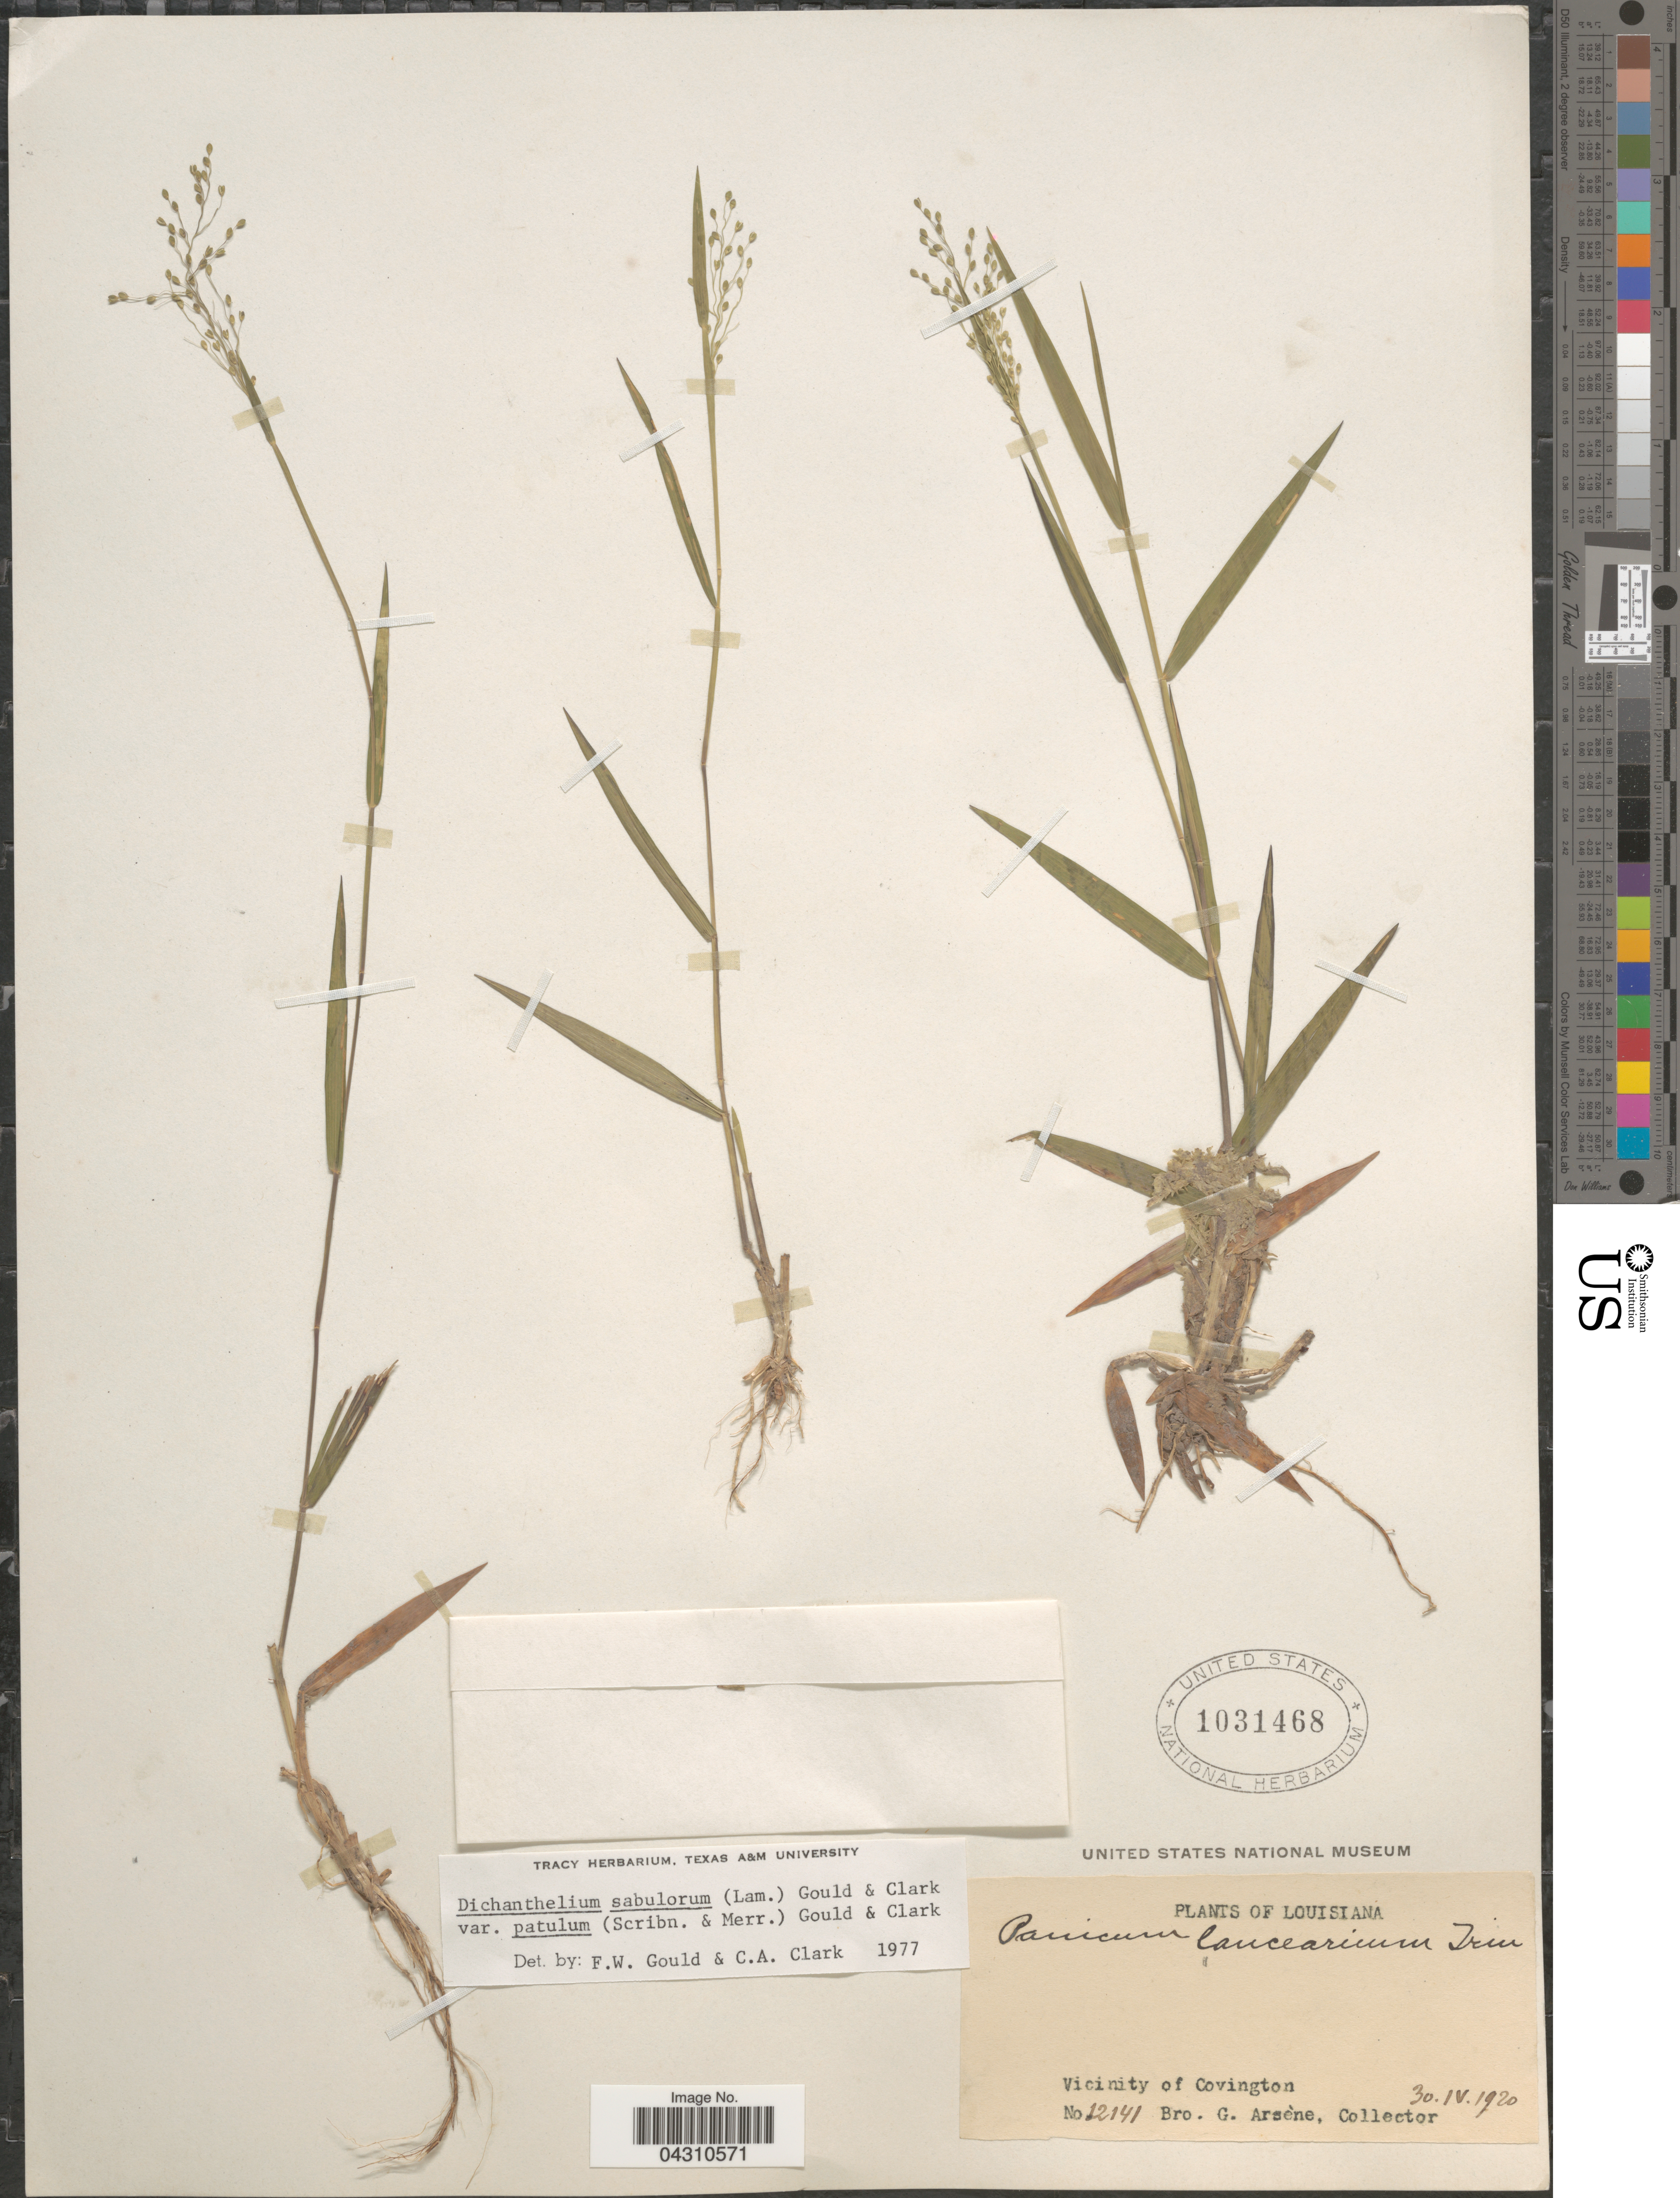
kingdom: Plantae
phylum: Tracheophyta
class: Liliopsida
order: Poales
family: Poaceae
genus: Dichanthelium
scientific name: Dichanthelium portoricense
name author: (Desv. ex Ham.) B.F. Hansen & Wunderlin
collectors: Bro. G. Arsène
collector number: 12141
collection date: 1920-04-30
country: United States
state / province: Louisiana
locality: Vicinity of Covington.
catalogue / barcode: US 1031468